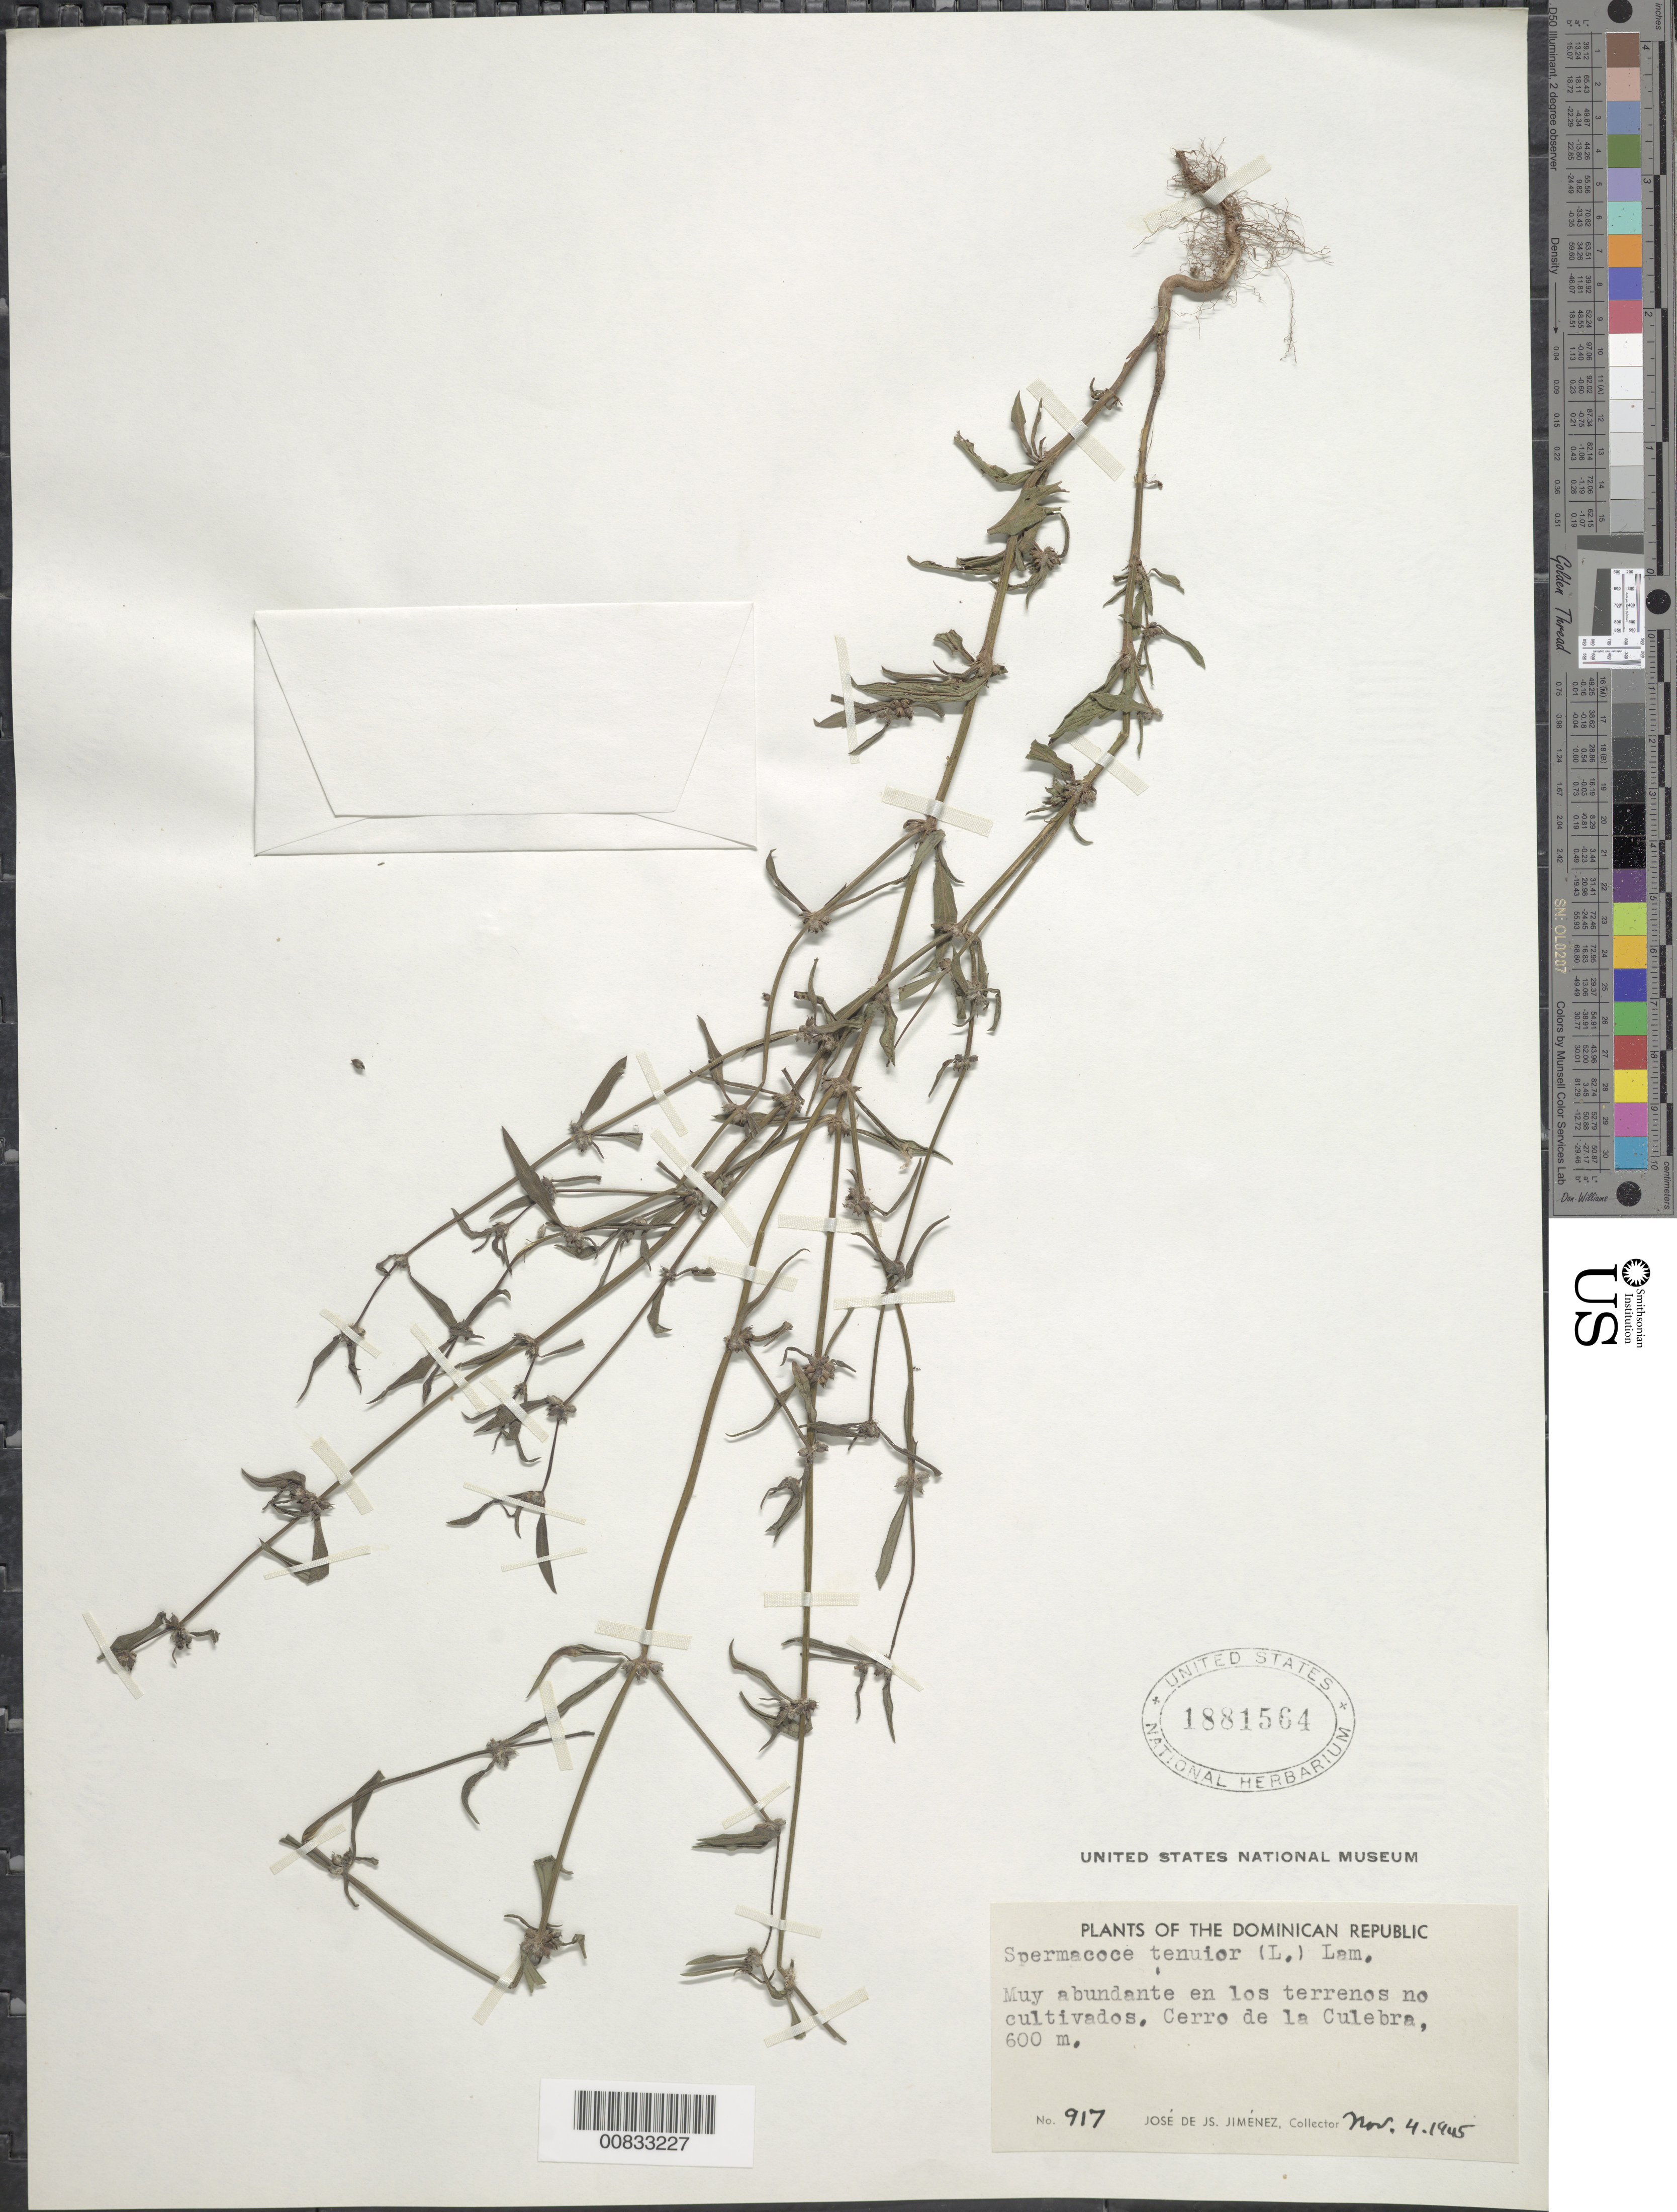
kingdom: Plantae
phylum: Tracheophyta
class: Magnoliopsida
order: Gentianales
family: Rubiaceae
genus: Spermacoce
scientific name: Spermacoce tenuior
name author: L.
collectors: J. J. Jiménez Almonte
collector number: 917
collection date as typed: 04 Nov 1945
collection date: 1945-11-04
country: Dominican Republic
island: Hispaniola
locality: Cerro de la Culebra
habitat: En los terrenos no cultivados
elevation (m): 600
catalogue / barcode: US 1881564